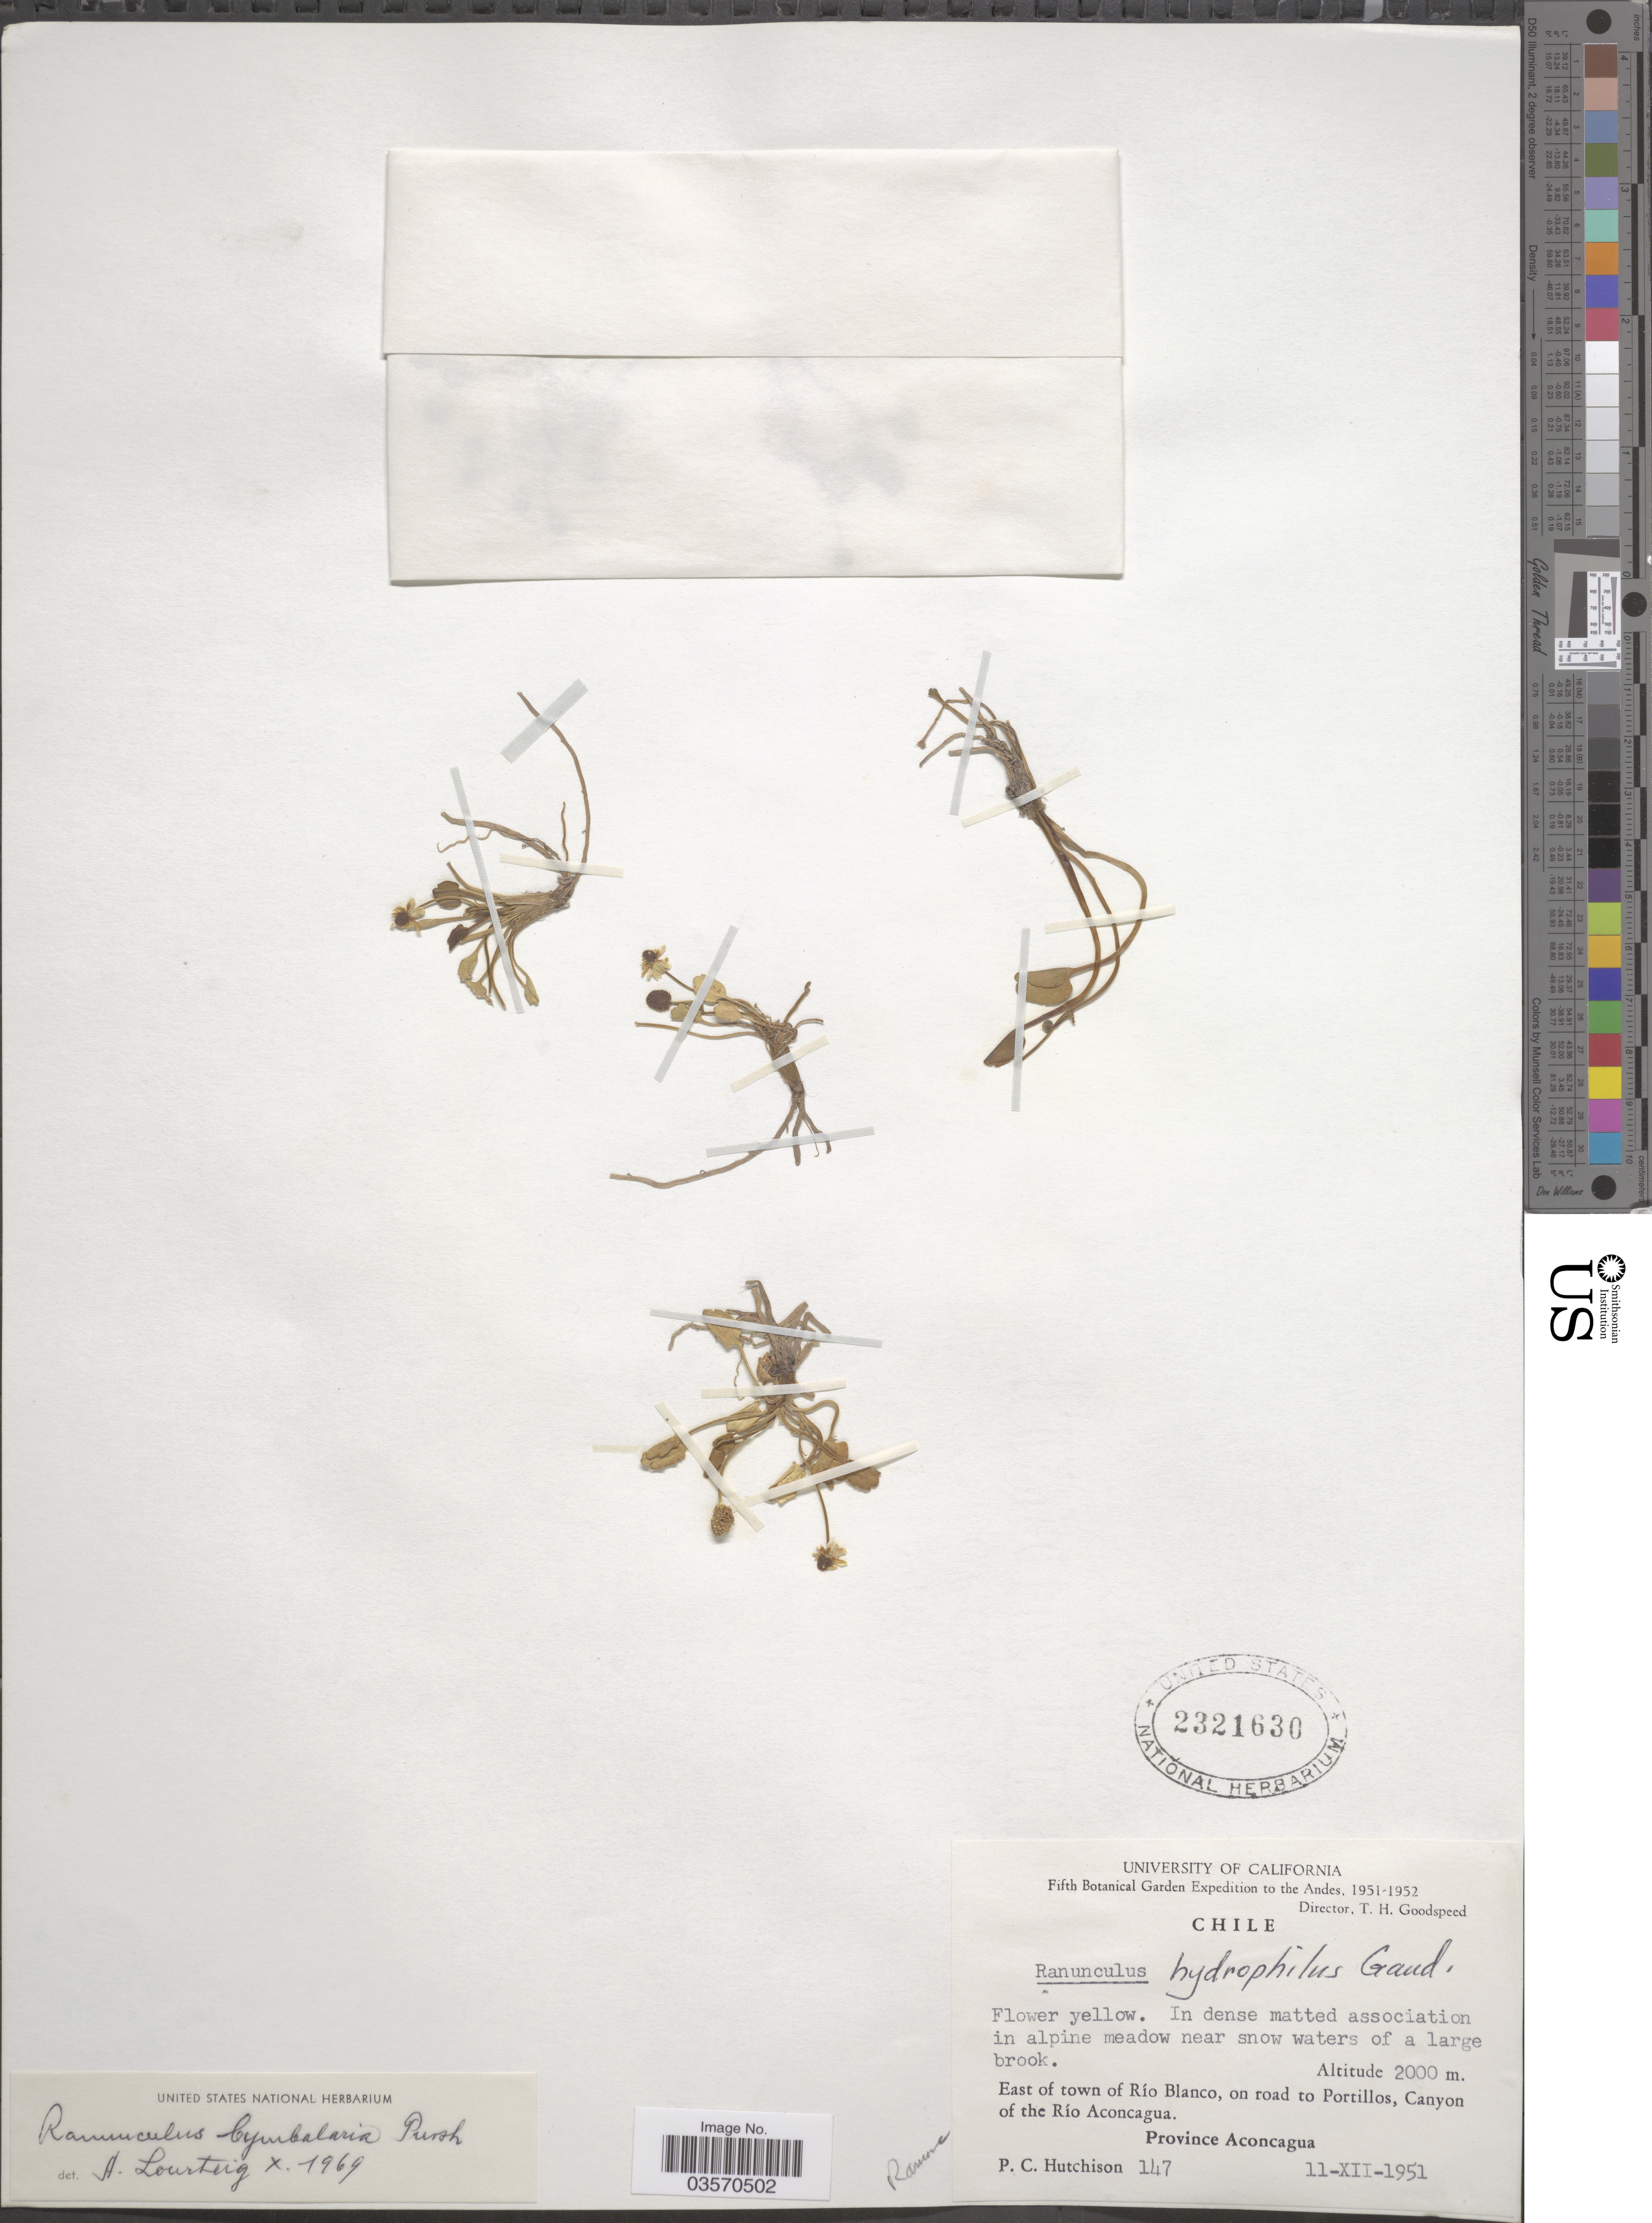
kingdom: Plantae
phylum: Tracheophyta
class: Magnoliopsida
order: Ranunculales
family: Ranunculaceae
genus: Halerpestes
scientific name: Halerpestes cymbalaria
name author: (Pursh) Greene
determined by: Strong, M. T., (US), Smithsonian Institution - National Museum of Natural History (UNITED STATES)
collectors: P. C. Hutchison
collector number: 147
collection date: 1951-12-11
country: Chile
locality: The Andes. East of town of Río Blanco, on road to Portillos, Canyon of the Río Aconcagua. Province Aconcagua.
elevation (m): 2000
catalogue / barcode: US 2321630